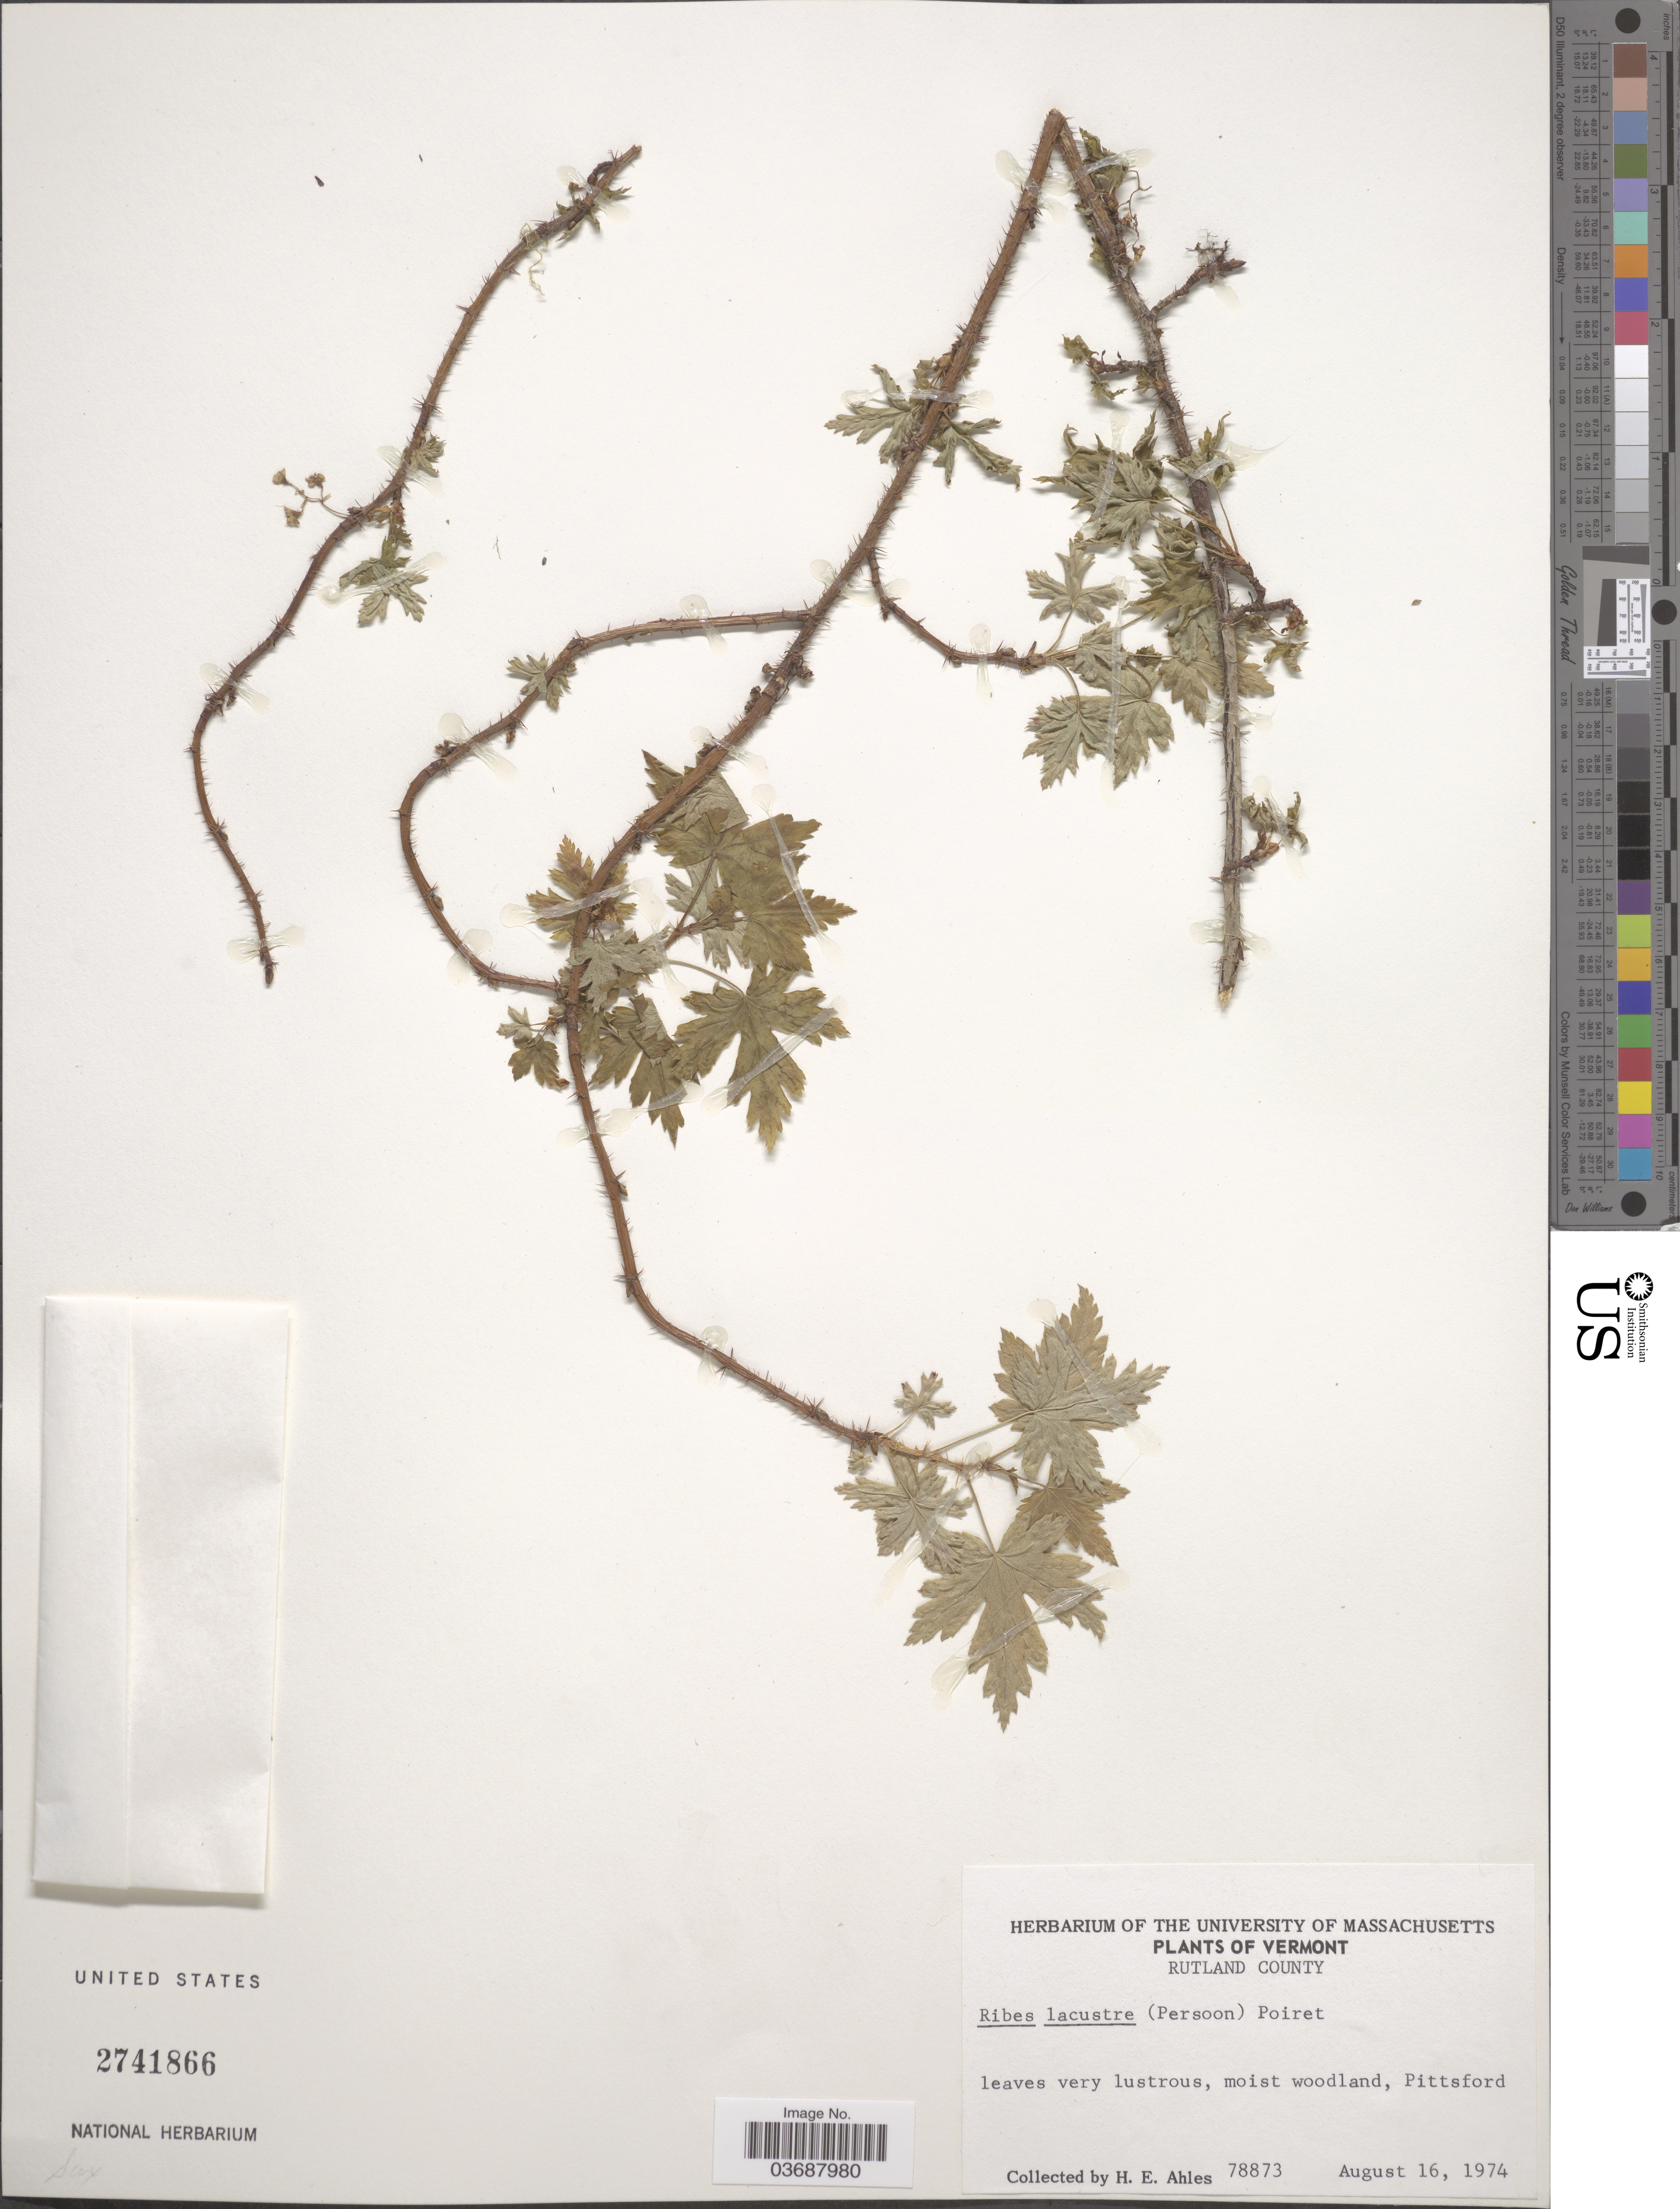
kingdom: Plantae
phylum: Tracheophyta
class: Magnoliopsida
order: Saxifragales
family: Grossulariaceae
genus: Ribes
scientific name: Ribes lacustre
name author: (Pers.) Poir.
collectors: H. E. Ahles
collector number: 78873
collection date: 1974-08-16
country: United States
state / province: Vermont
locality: Rutland County. Pittsford.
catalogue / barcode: US 2741866